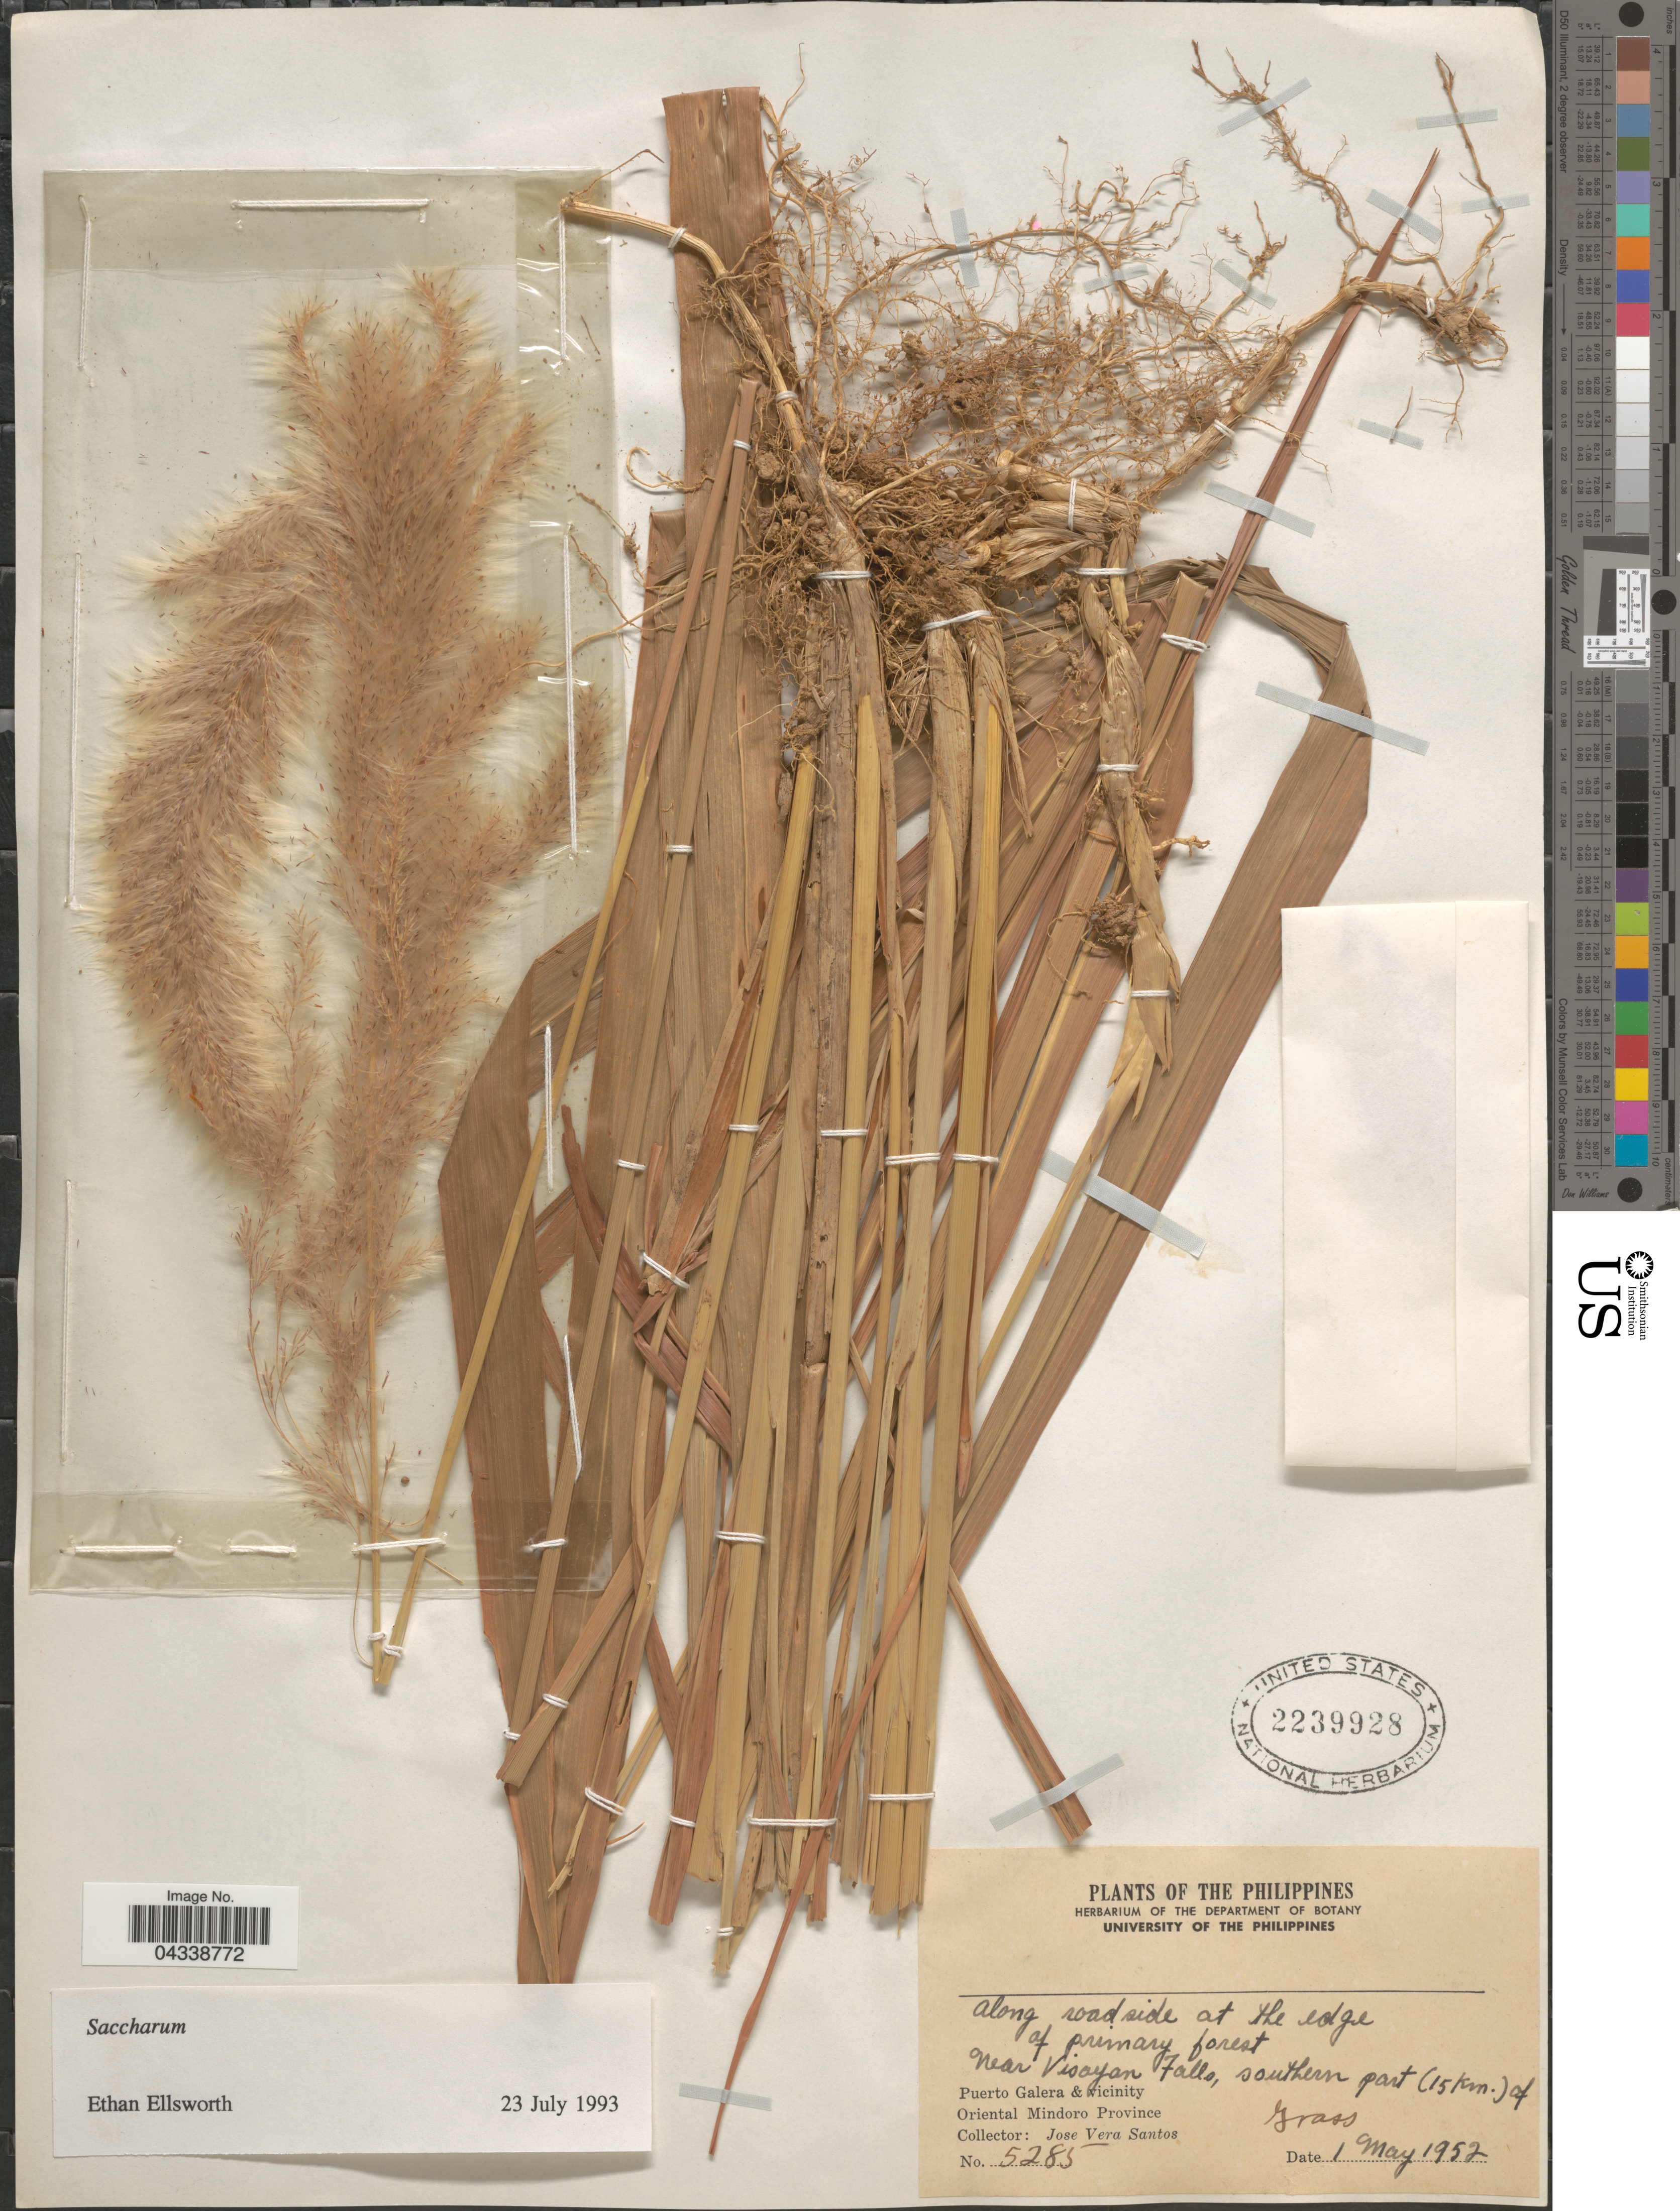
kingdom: Plantae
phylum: Tracheophyta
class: Liliopsida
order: Poales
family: Poaceae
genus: Saccharum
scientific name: Saccharum sp.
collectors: J. V. Santos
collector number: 5285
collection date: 1952-05-01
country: Philippines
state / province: Mimaropa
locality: Near Visayan Falls, southern part (15 Km.) of Puerto Galera & vicinity. Oriental Mindoro Province.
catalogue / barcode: US 2239928